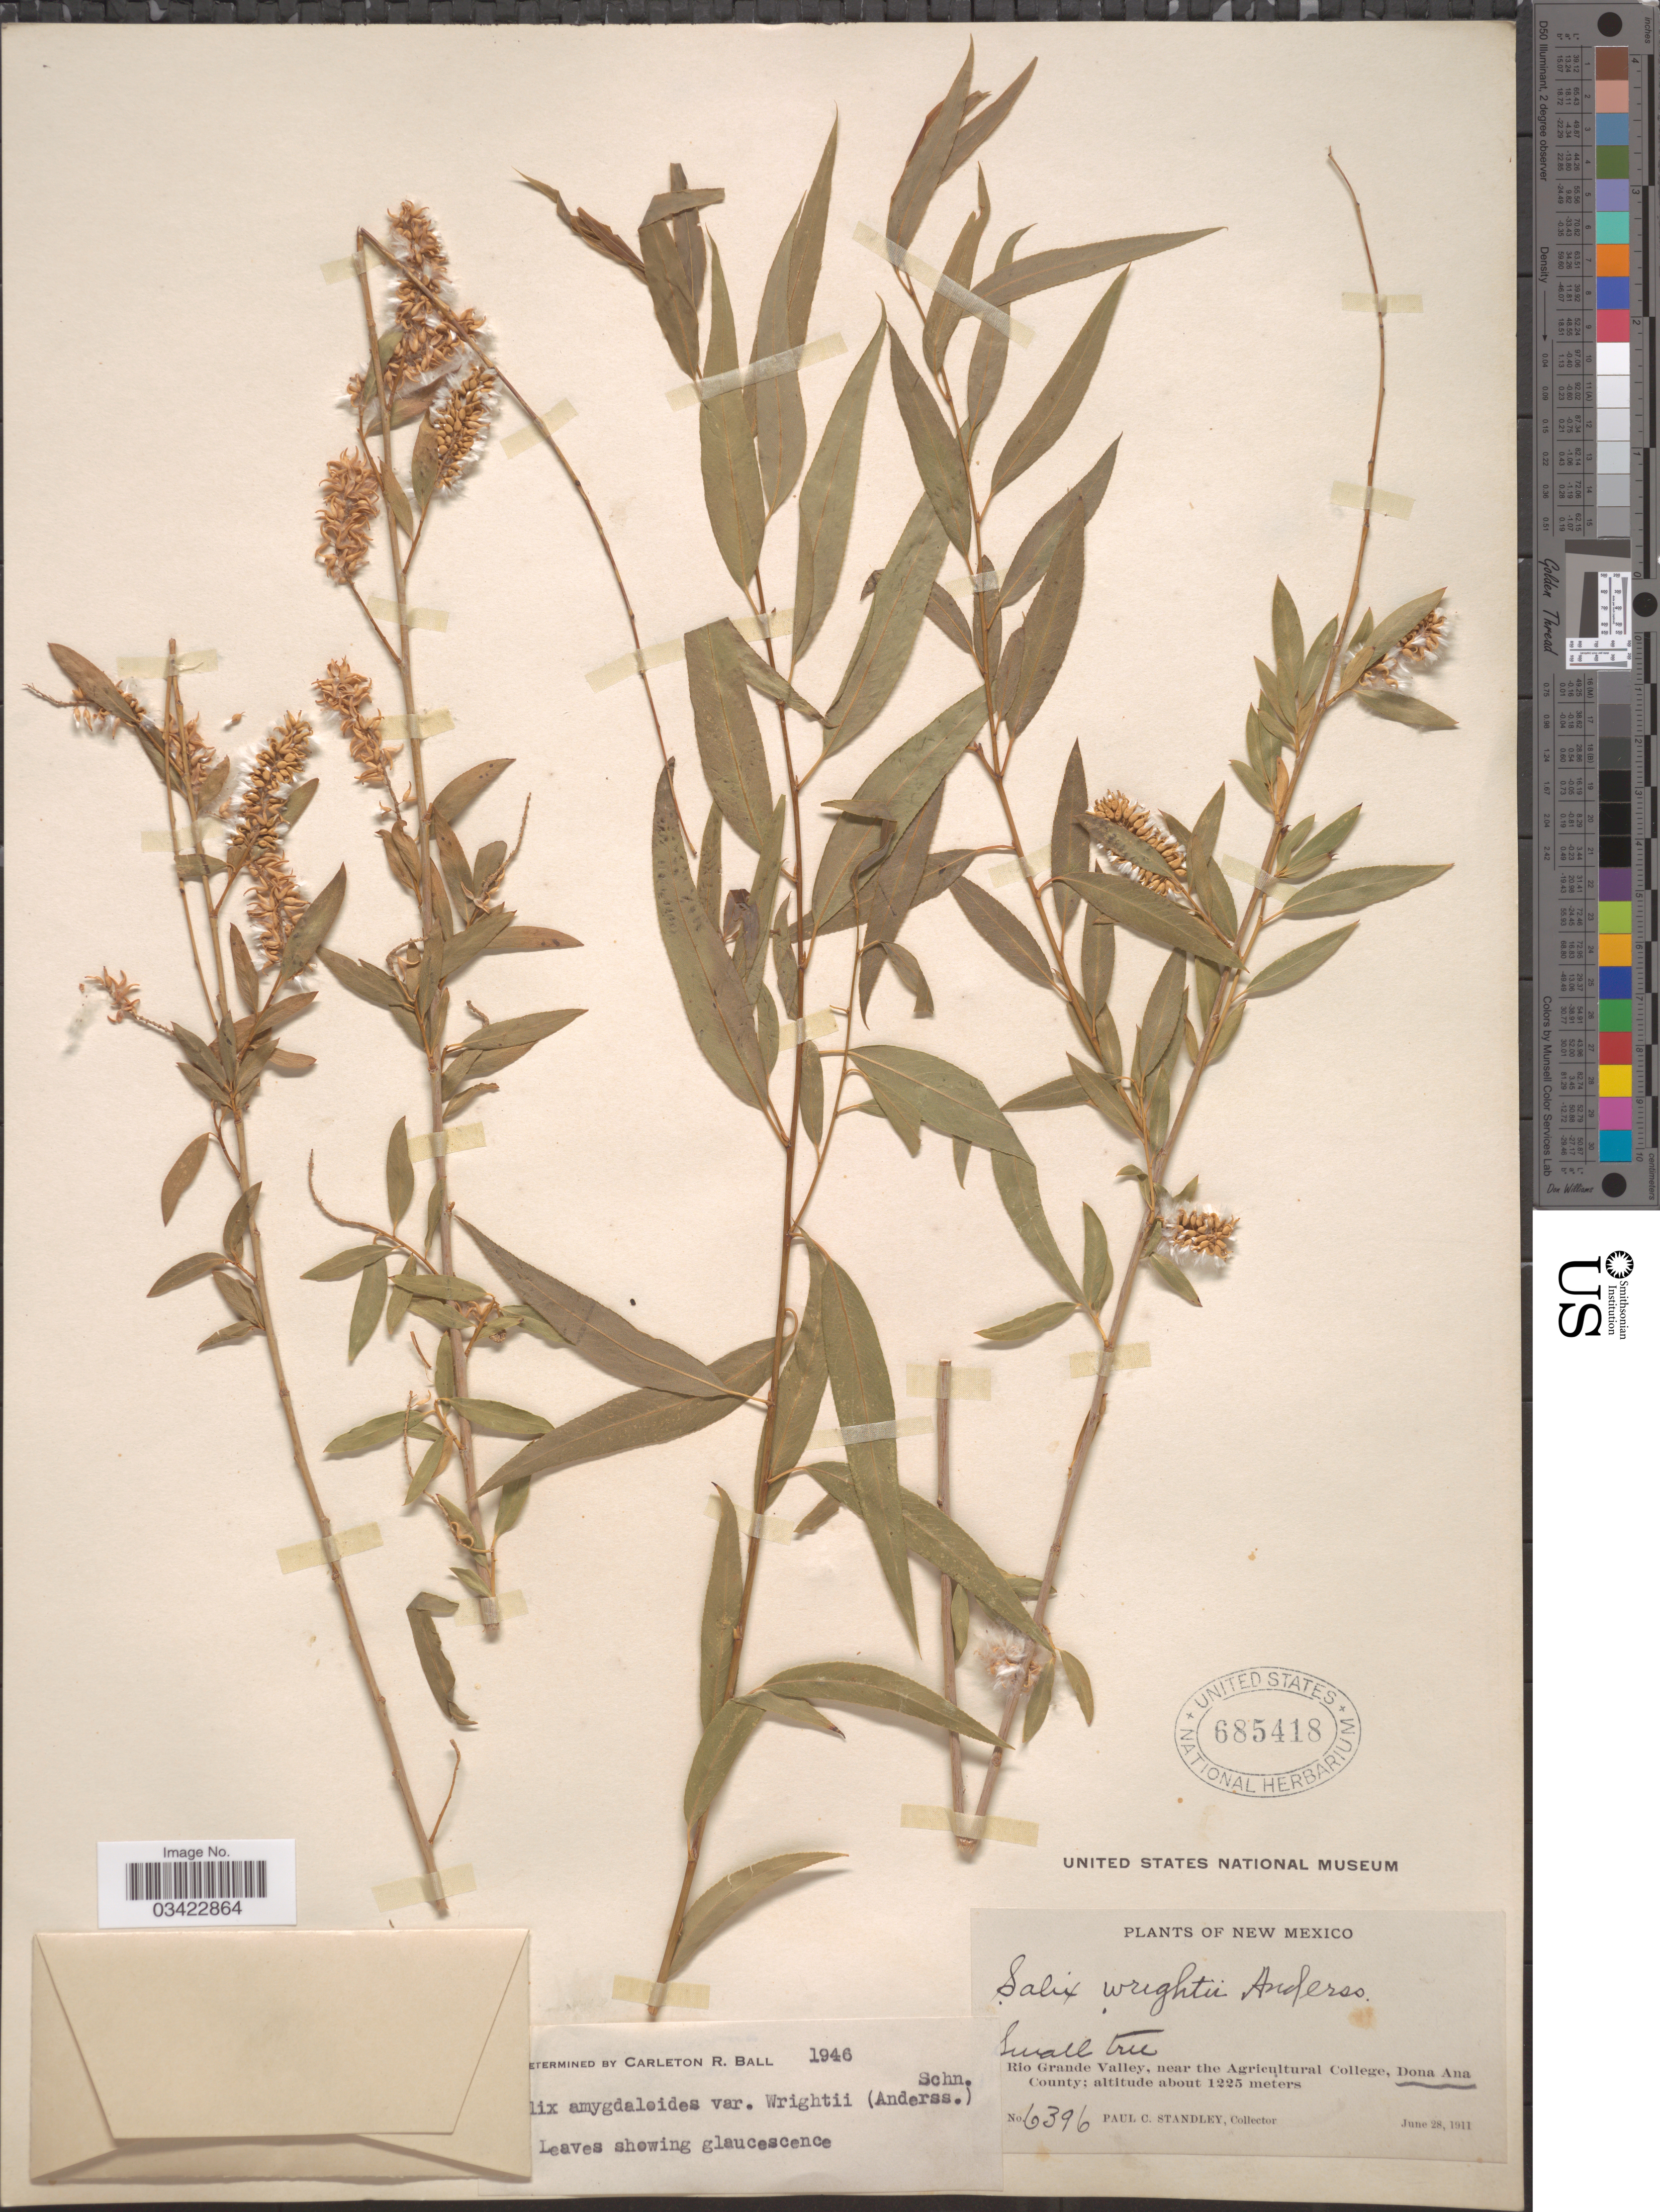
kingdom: Plantae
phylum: Tracheophyta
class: Magnoliopsida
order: Malpighiales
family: Salicaceae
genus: Salix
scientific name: Salix amygdaloides var. wrightii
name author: (Andersson) C.K. Schneid.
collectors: P. C. Standley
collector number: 6396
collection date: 1911-06-28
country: United States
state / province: New Mexico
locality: Rio Grande Valley, near the Agricultural College, Dona Ana County.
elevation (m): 1225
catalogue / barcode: US 685418